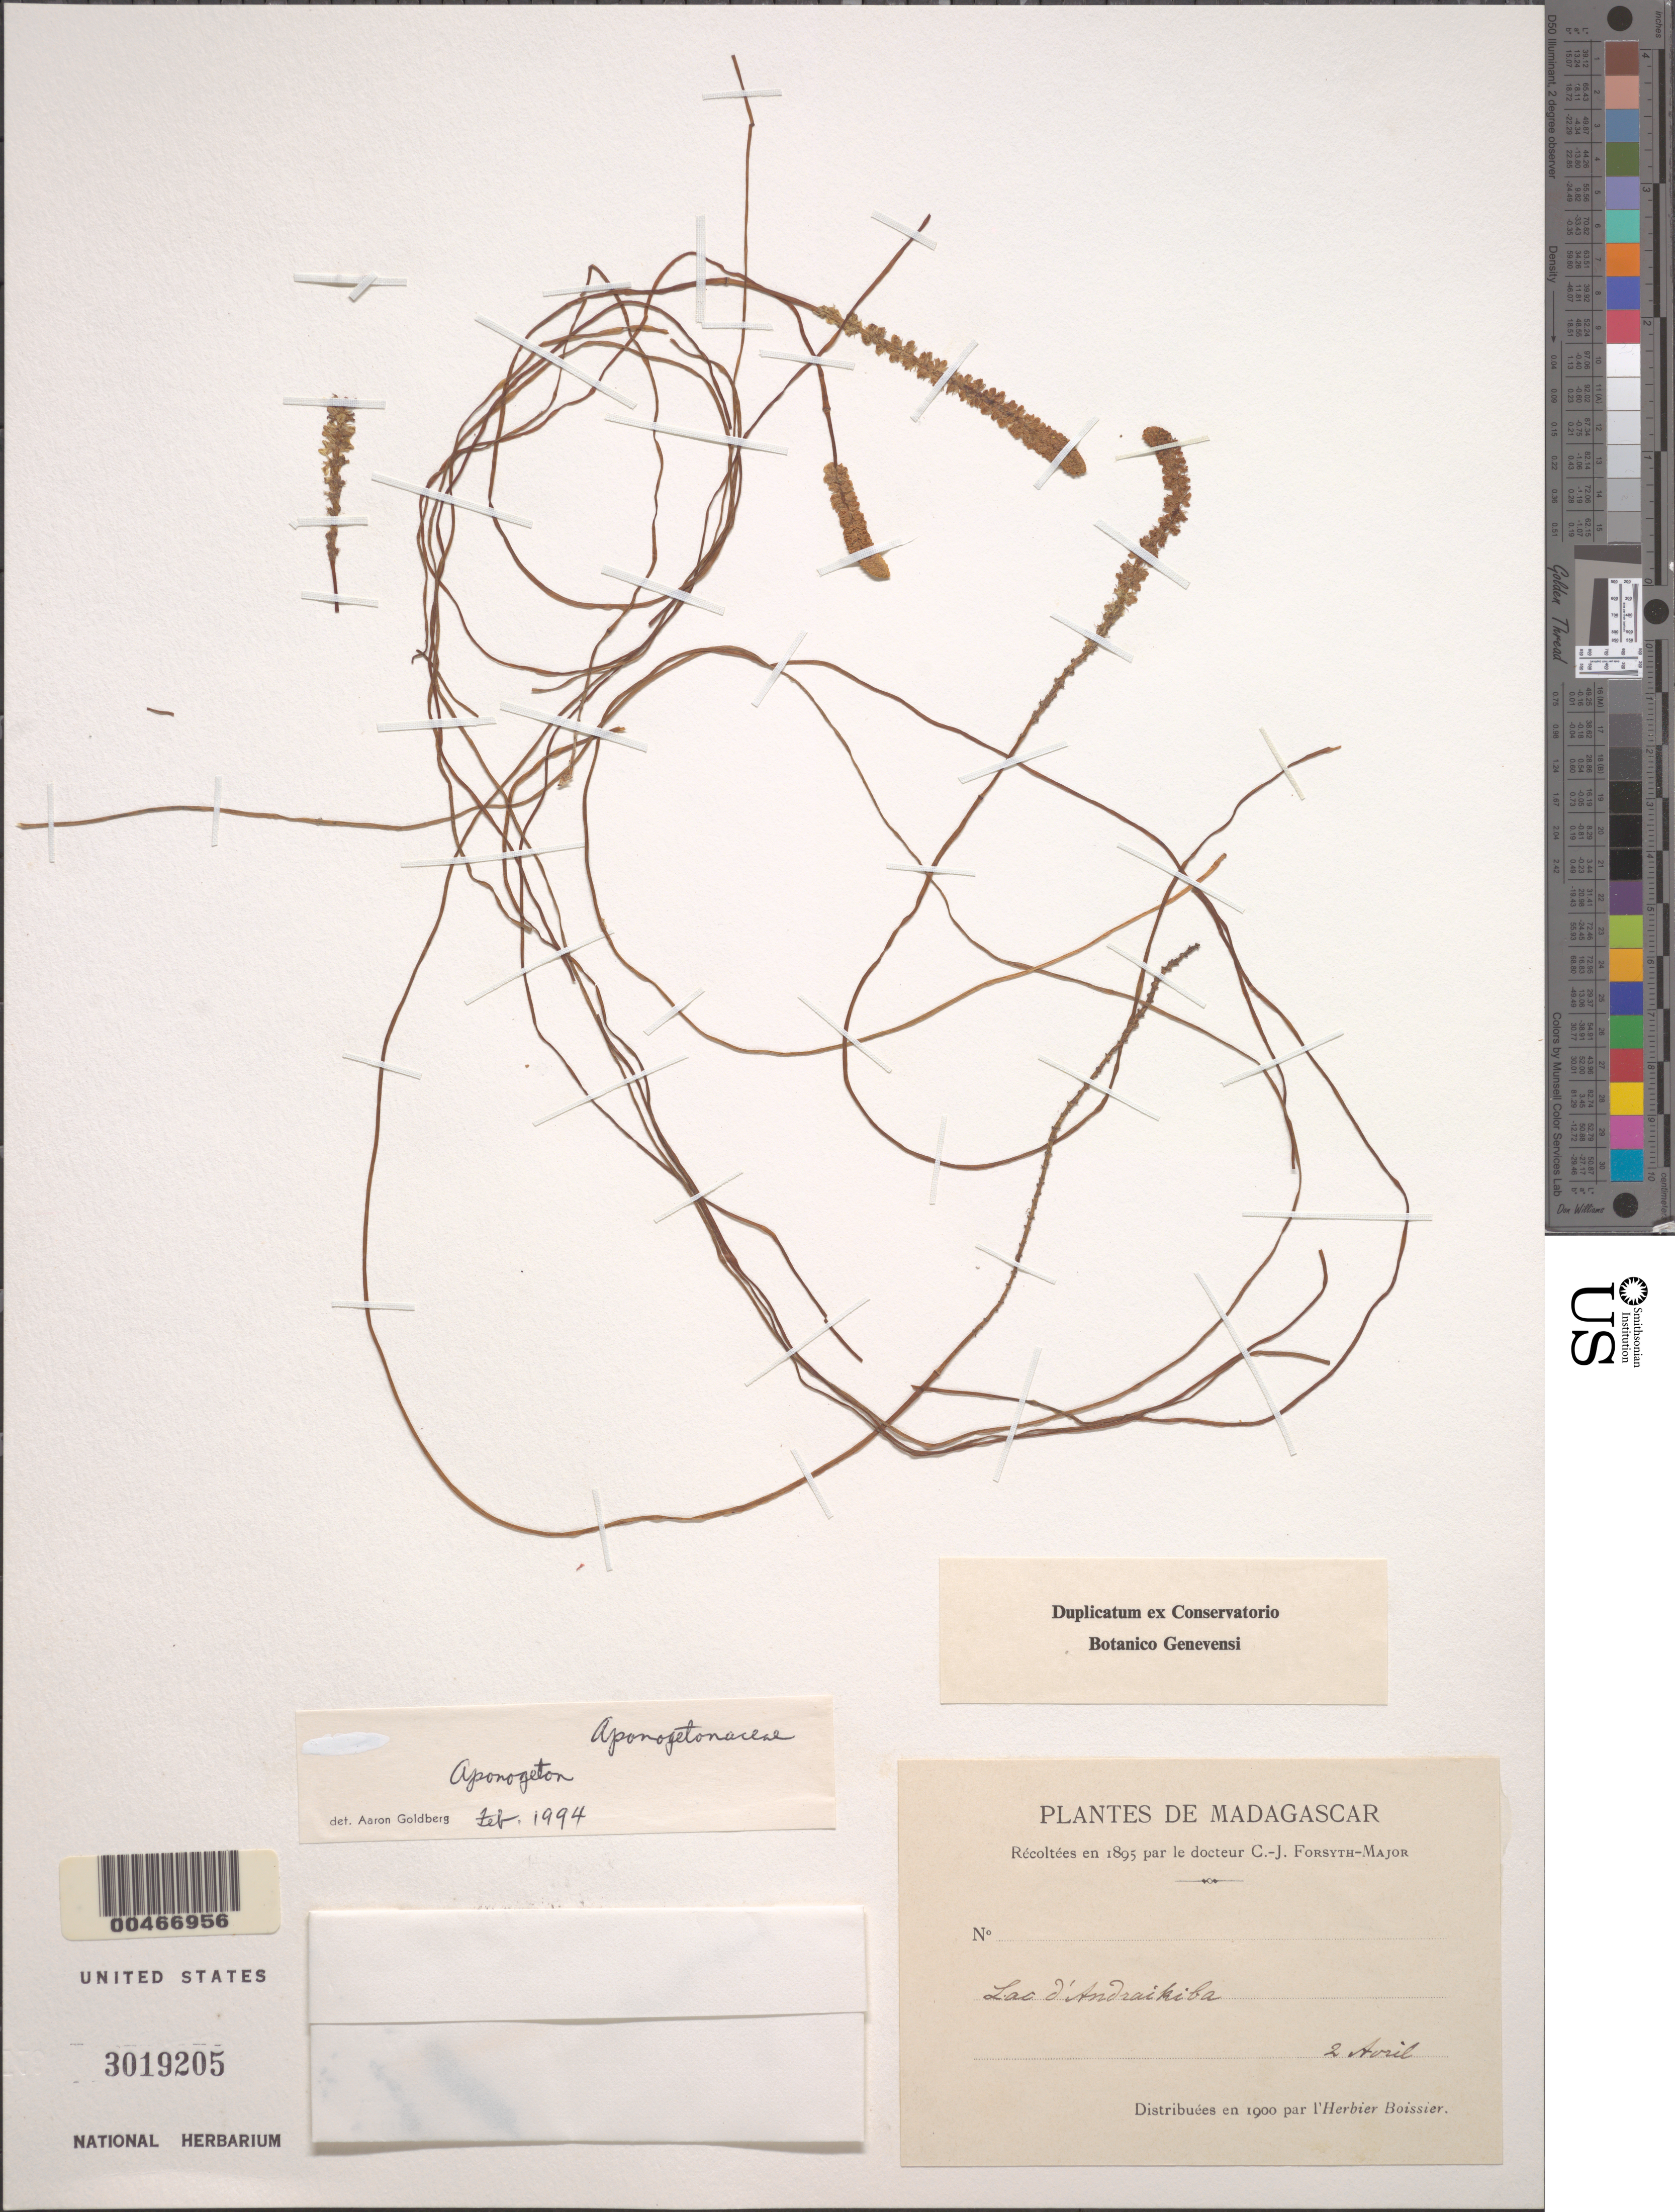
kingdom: Plantae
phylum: Tracheophyta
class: Liliopsida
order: Alismatales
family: Aponogetonaceae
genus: Aponogeton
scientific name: Aponogeton sp.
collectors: C. I. Forsyth-Major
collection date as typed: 02 Apr 1895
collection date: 1895-04-02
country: Madagascar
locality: Lac d' andraikiba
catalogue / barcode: US 3019205